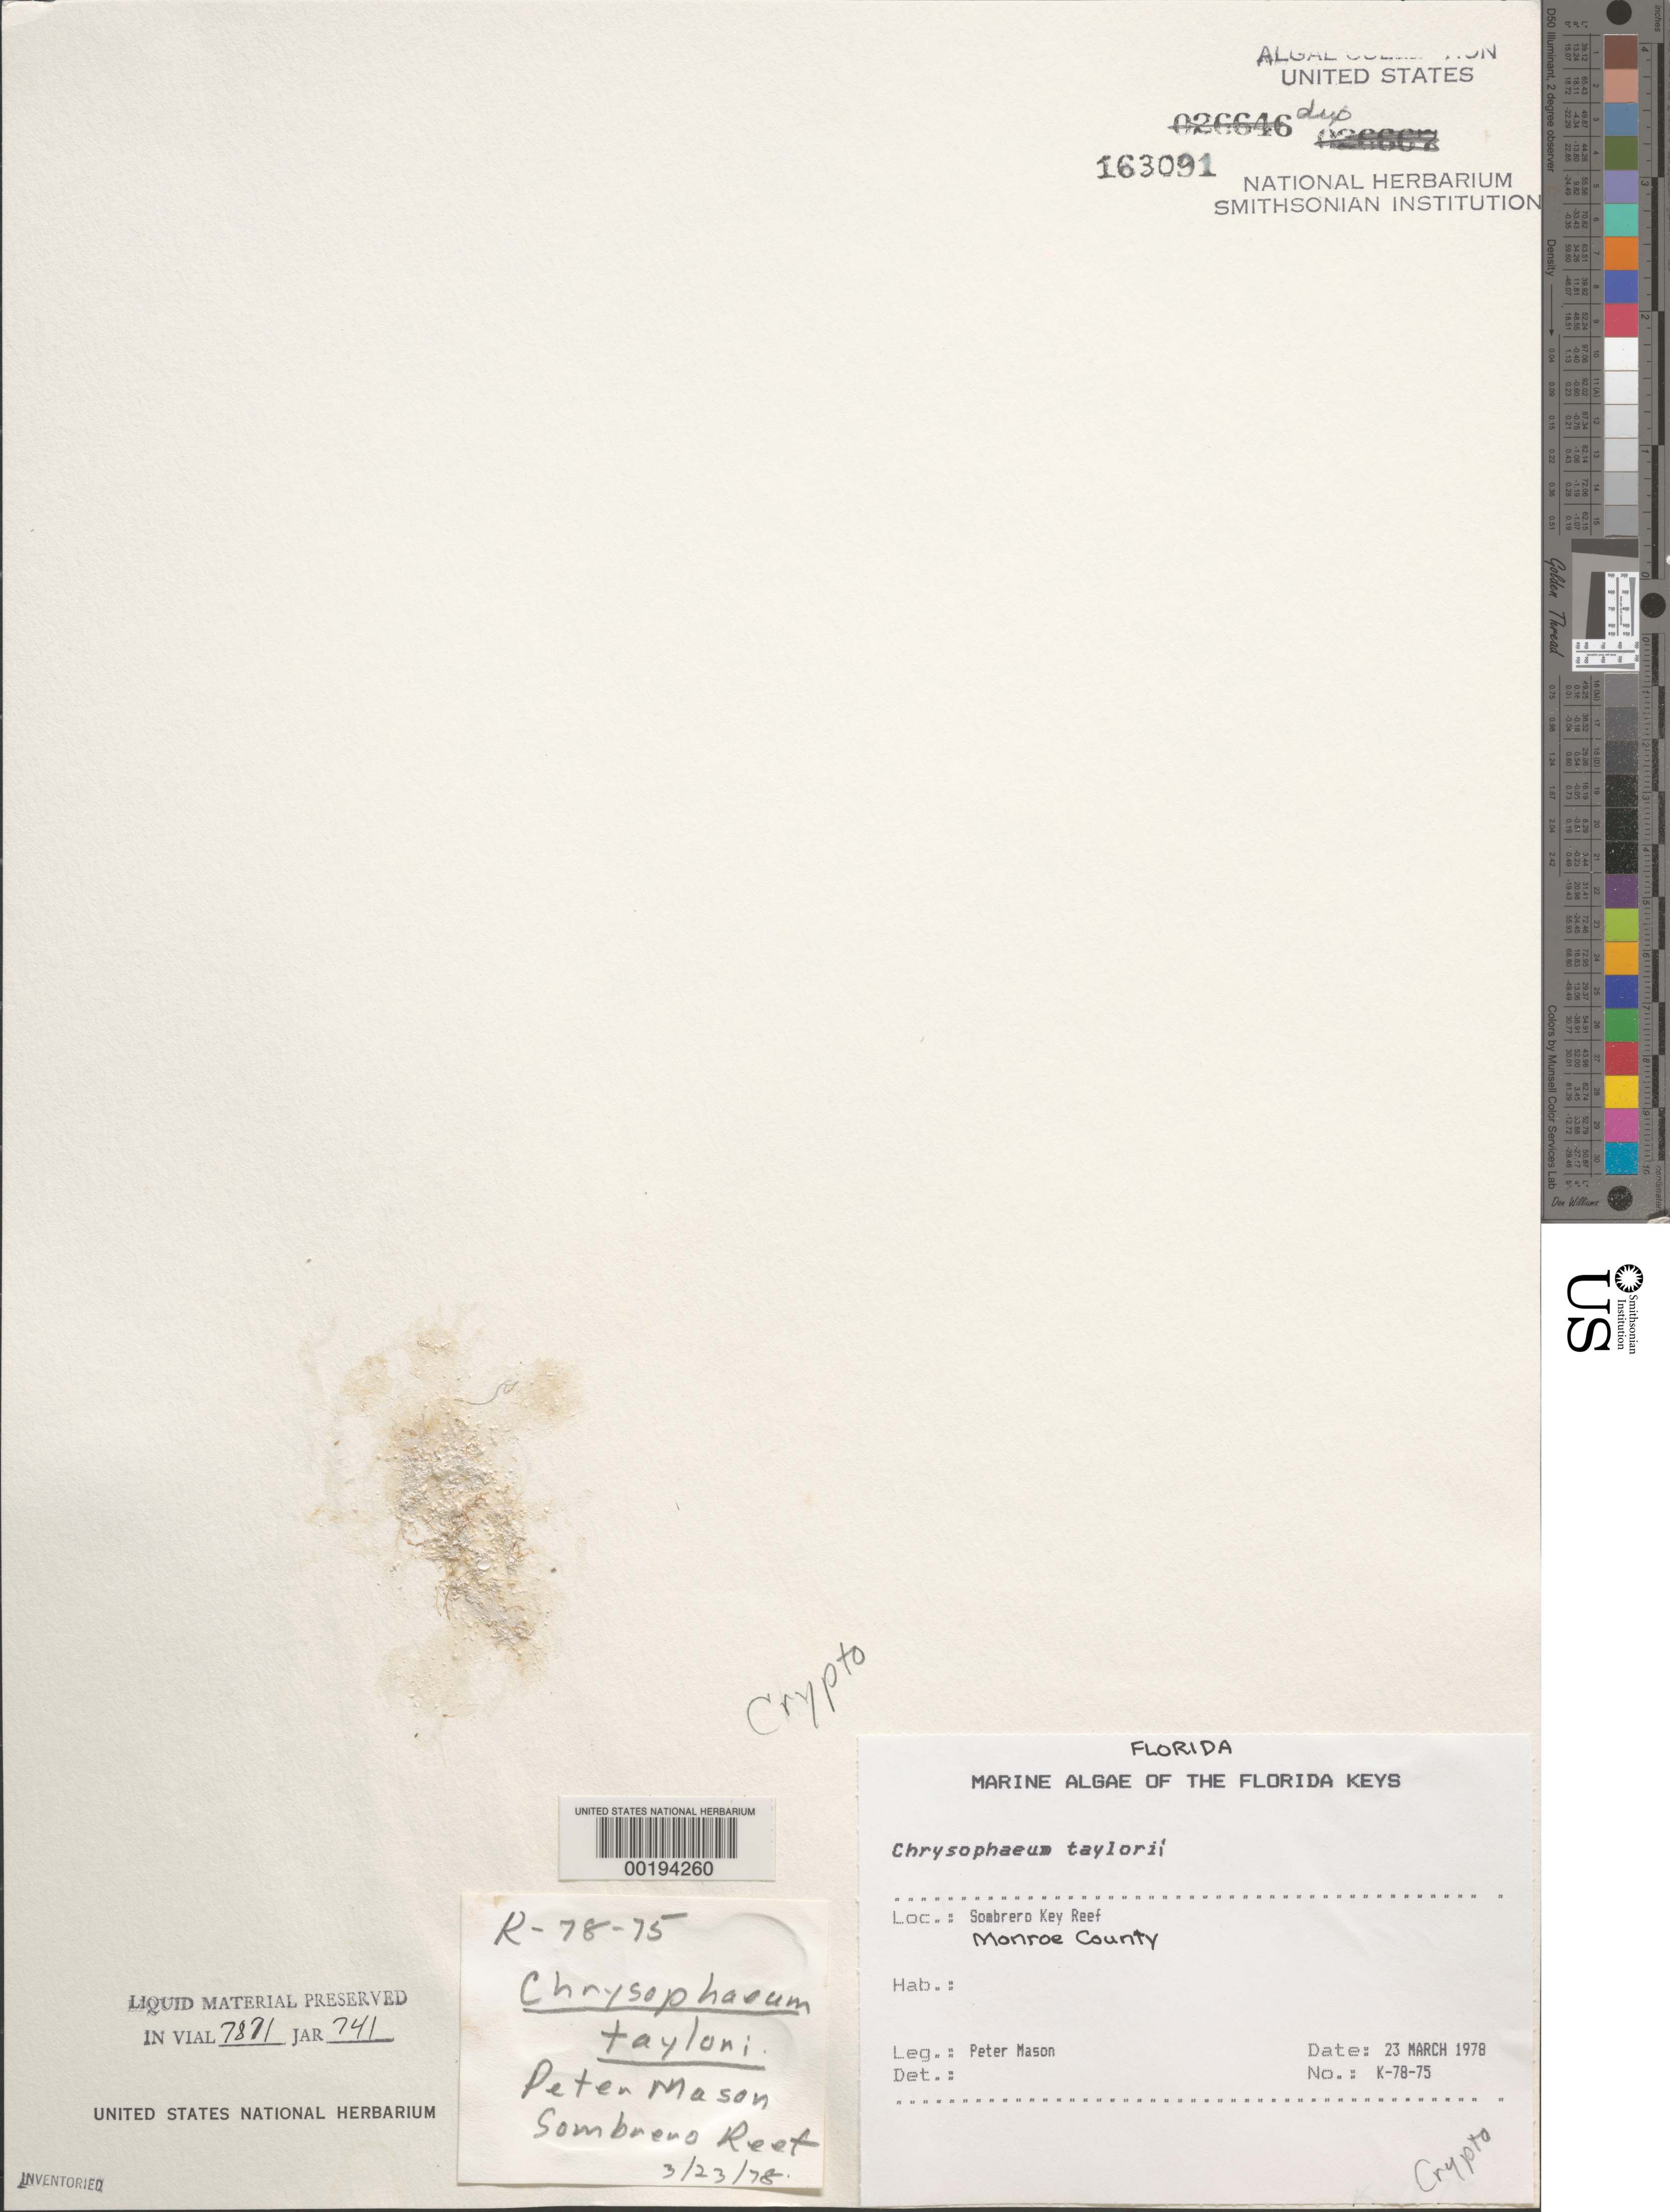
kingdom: Chromista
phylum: Ochrophyta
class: Dictyochophyceae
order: Sarcinochrysidales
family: Sarcinochrysidaceae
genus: Chrysophaeum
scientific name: Chrysophaeum taylorii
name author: I.F. Lewis & H.F. Bryan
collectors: P. Mason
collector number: K-78-75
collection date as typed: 23 Mar 1978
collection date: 1978-03-23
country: United States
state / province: Florida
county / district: Monroe County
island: Sombrero Key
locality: Sombrero Key Reef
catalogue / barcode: US 163091